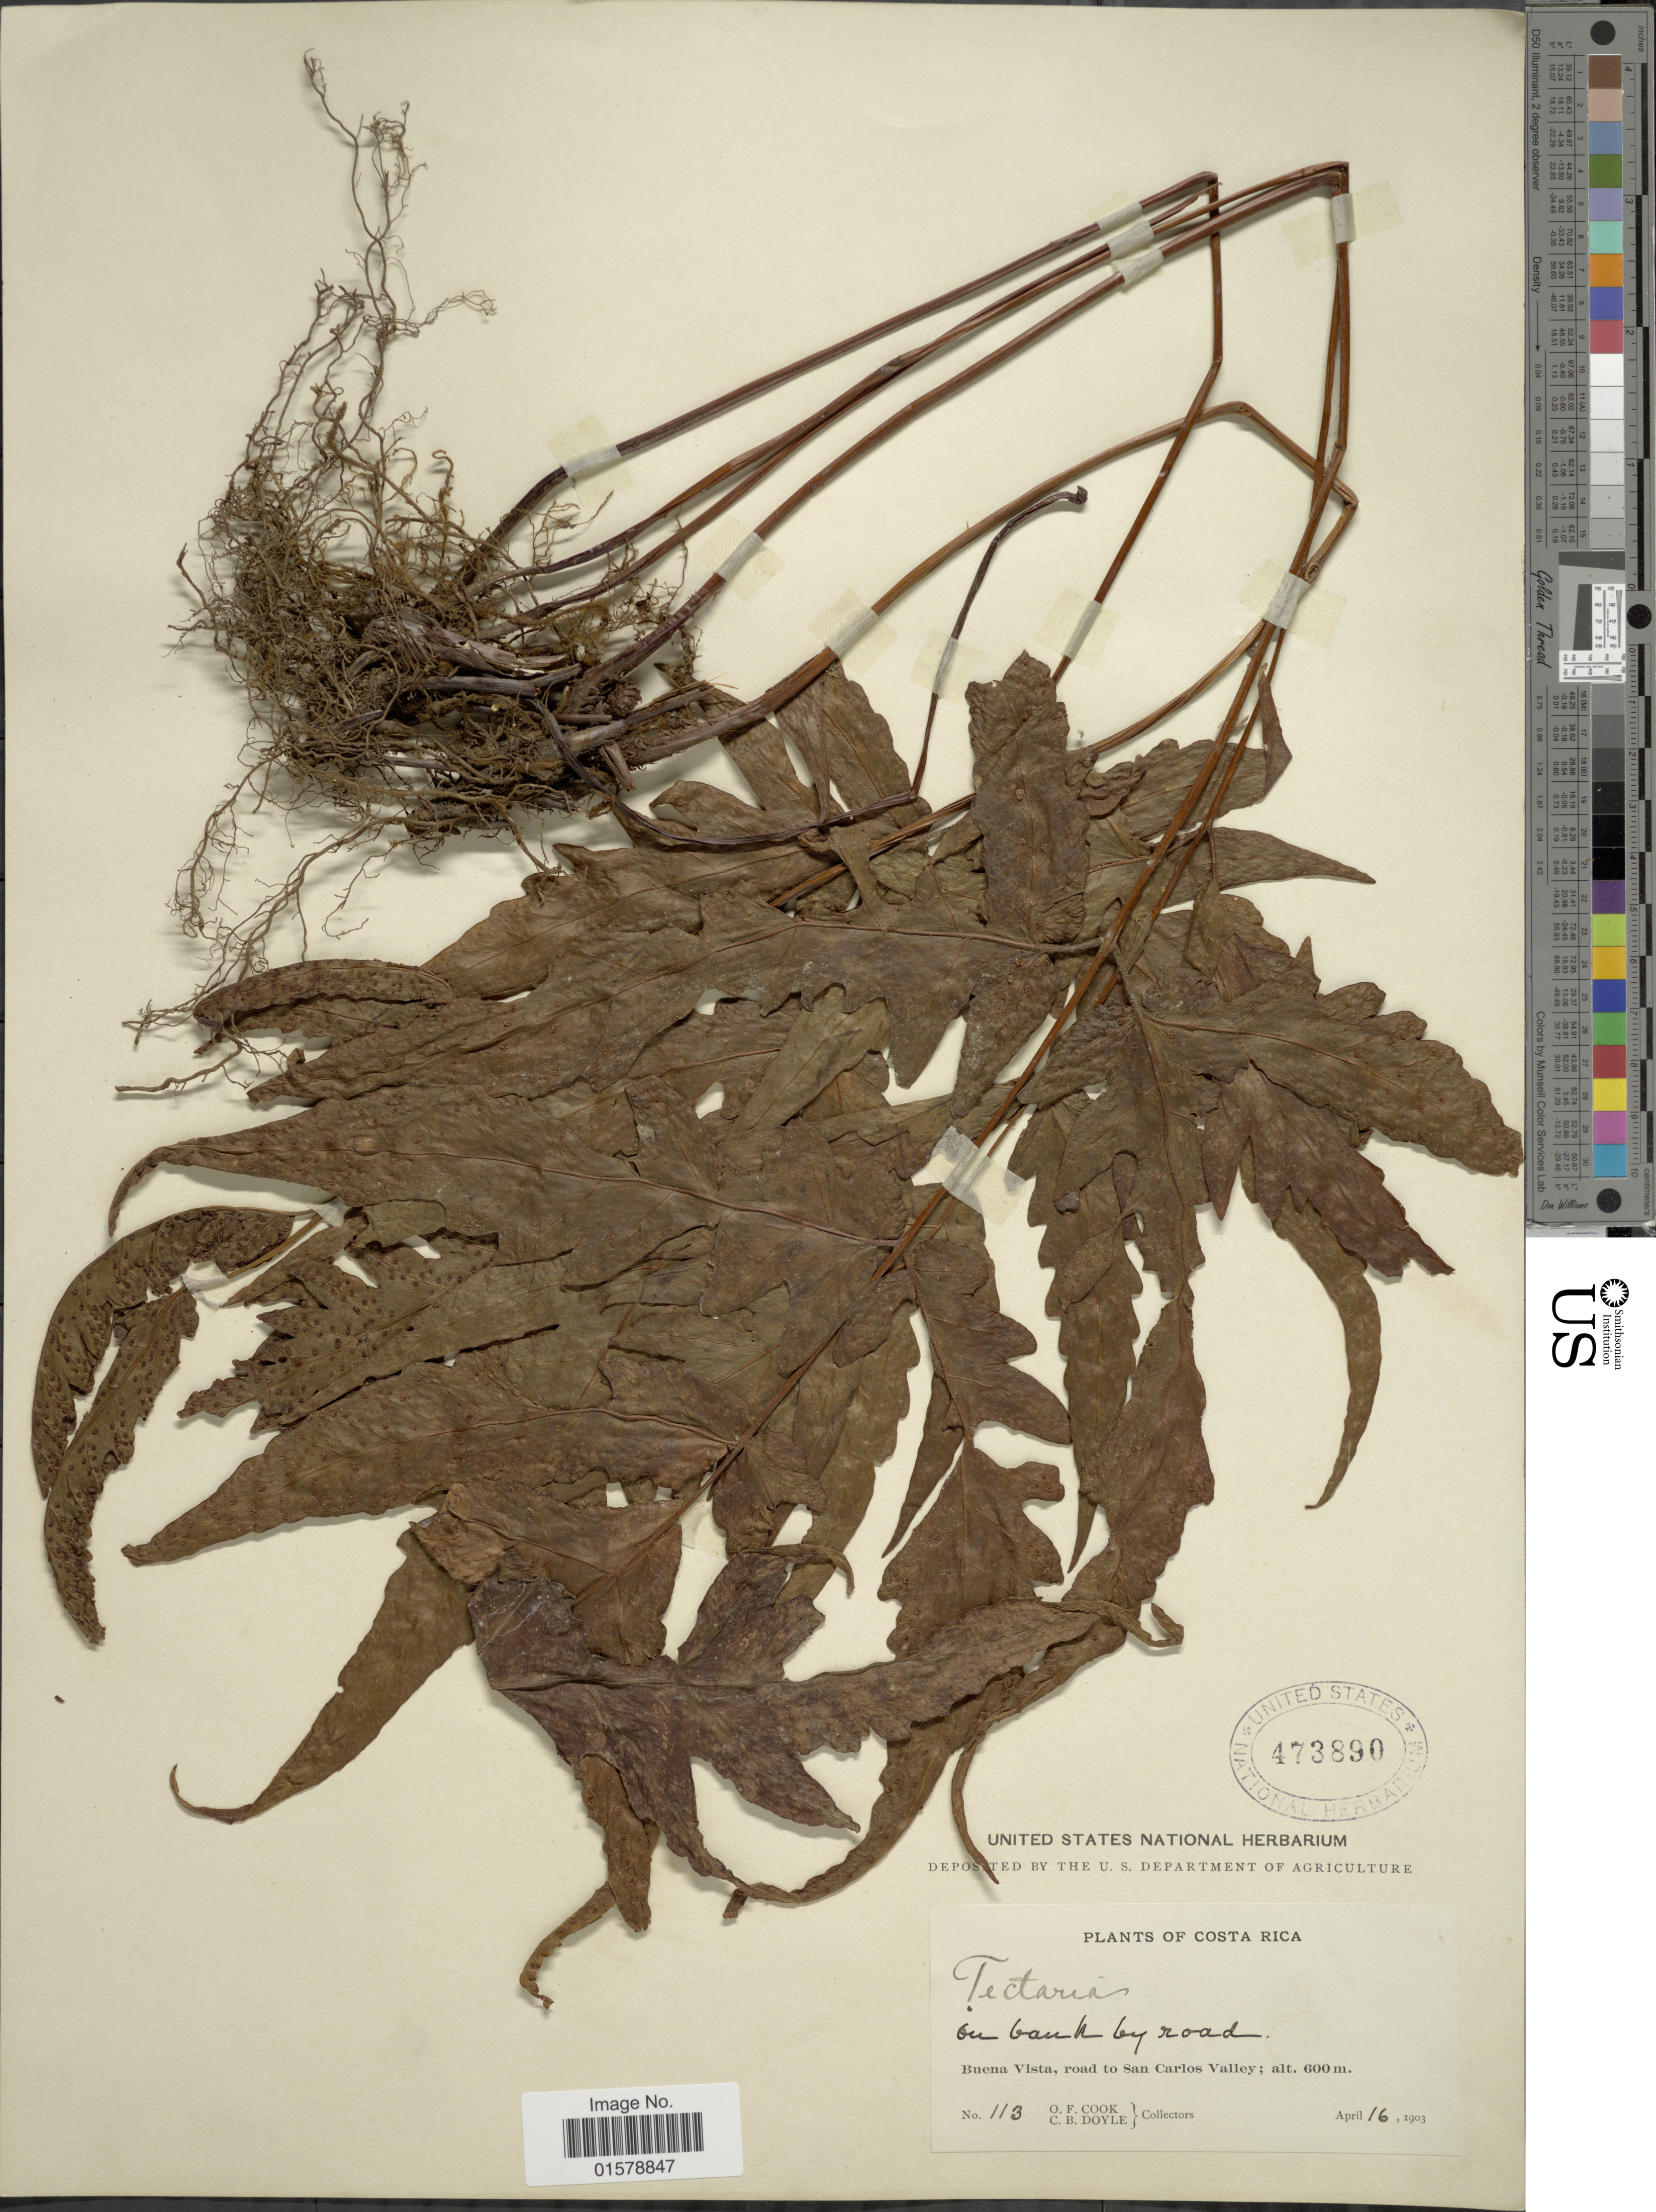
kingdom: Plantae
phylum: Tracheophyta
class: Polypodiopsida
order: Polypodiales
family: Tectariaceae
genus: Tectaria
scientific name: Tectaria rivalis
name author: (Mett. ex Kuhn) C. Chr.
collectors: O. F. Cook & C. Doyle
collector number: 113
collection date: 1903-04-16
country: Costa Rica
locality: Buena Vista, road to San Carlos Valley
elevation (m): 600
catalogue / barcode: US 473890